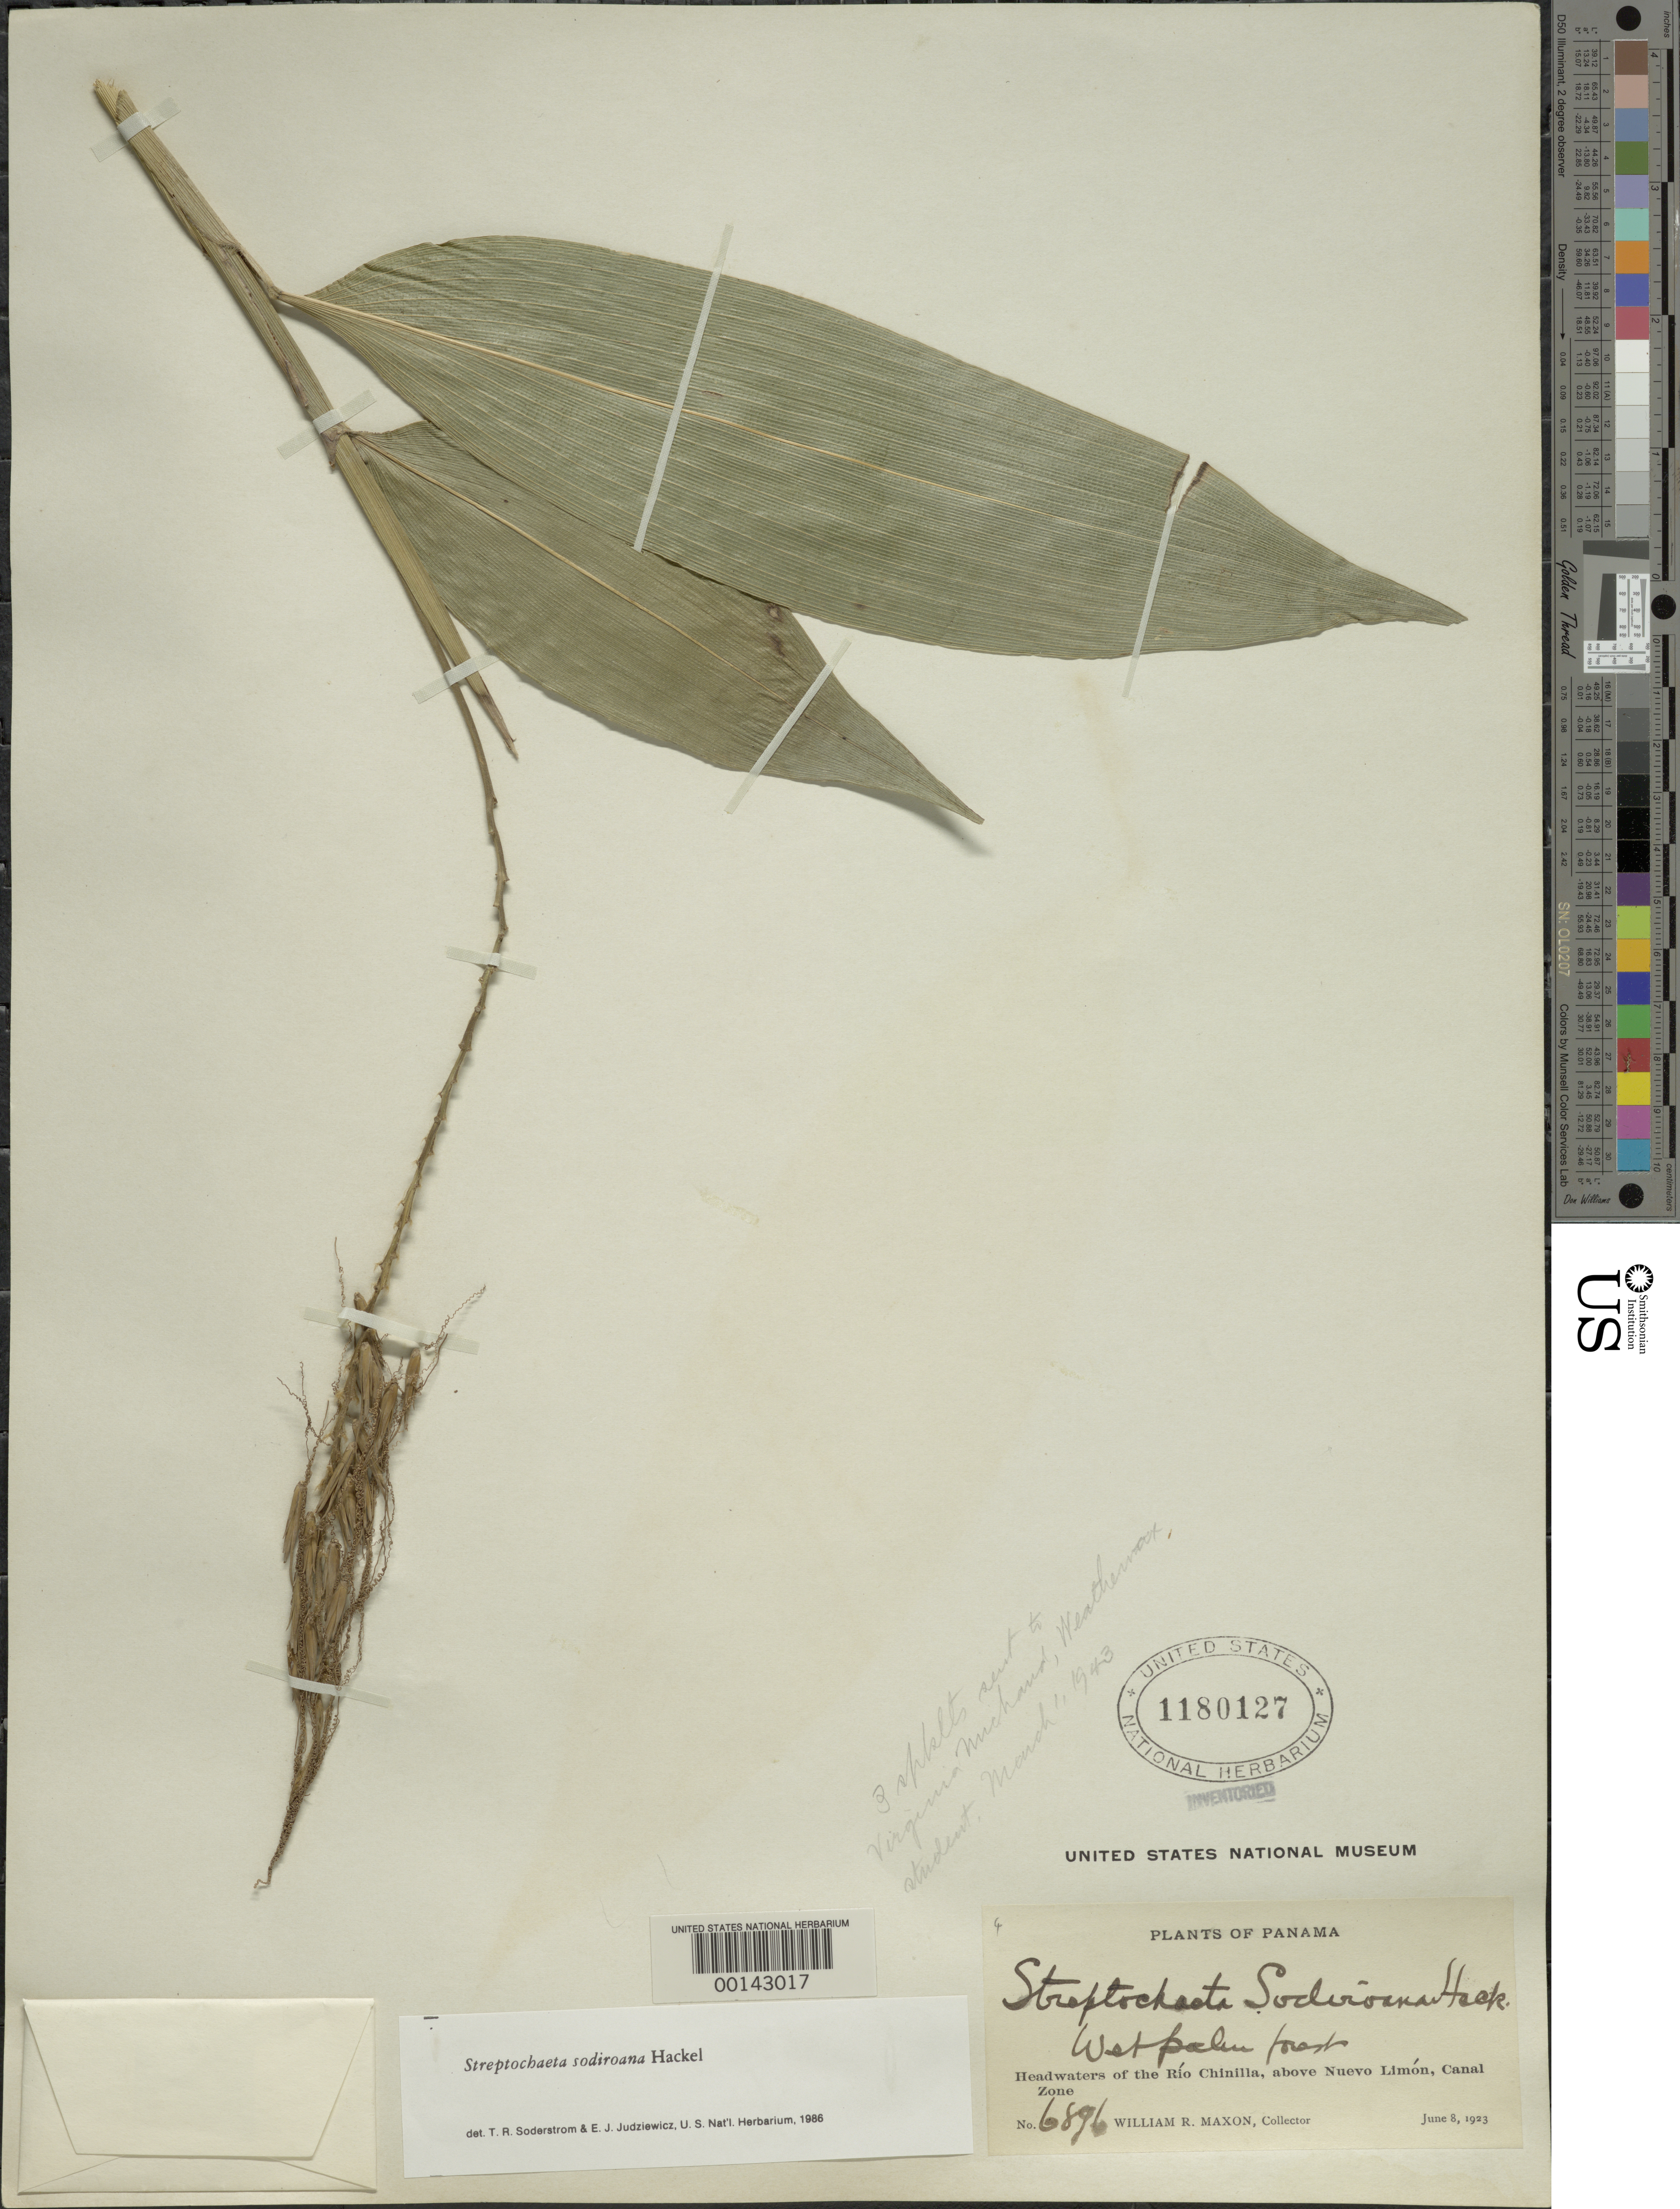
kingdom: Plantae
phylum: Tracheophyta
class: Liliopsida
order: Poales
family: Poaceae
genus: Streptochaeta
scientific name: Streptochaeta sodiroana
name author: Hack.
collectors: W. R. Maxon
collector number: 6896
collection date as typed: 08 Jun 1923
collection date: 1923-06-08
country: Panama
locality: Nuevo Limon, Rio Chinilla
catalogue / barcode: US 1180127